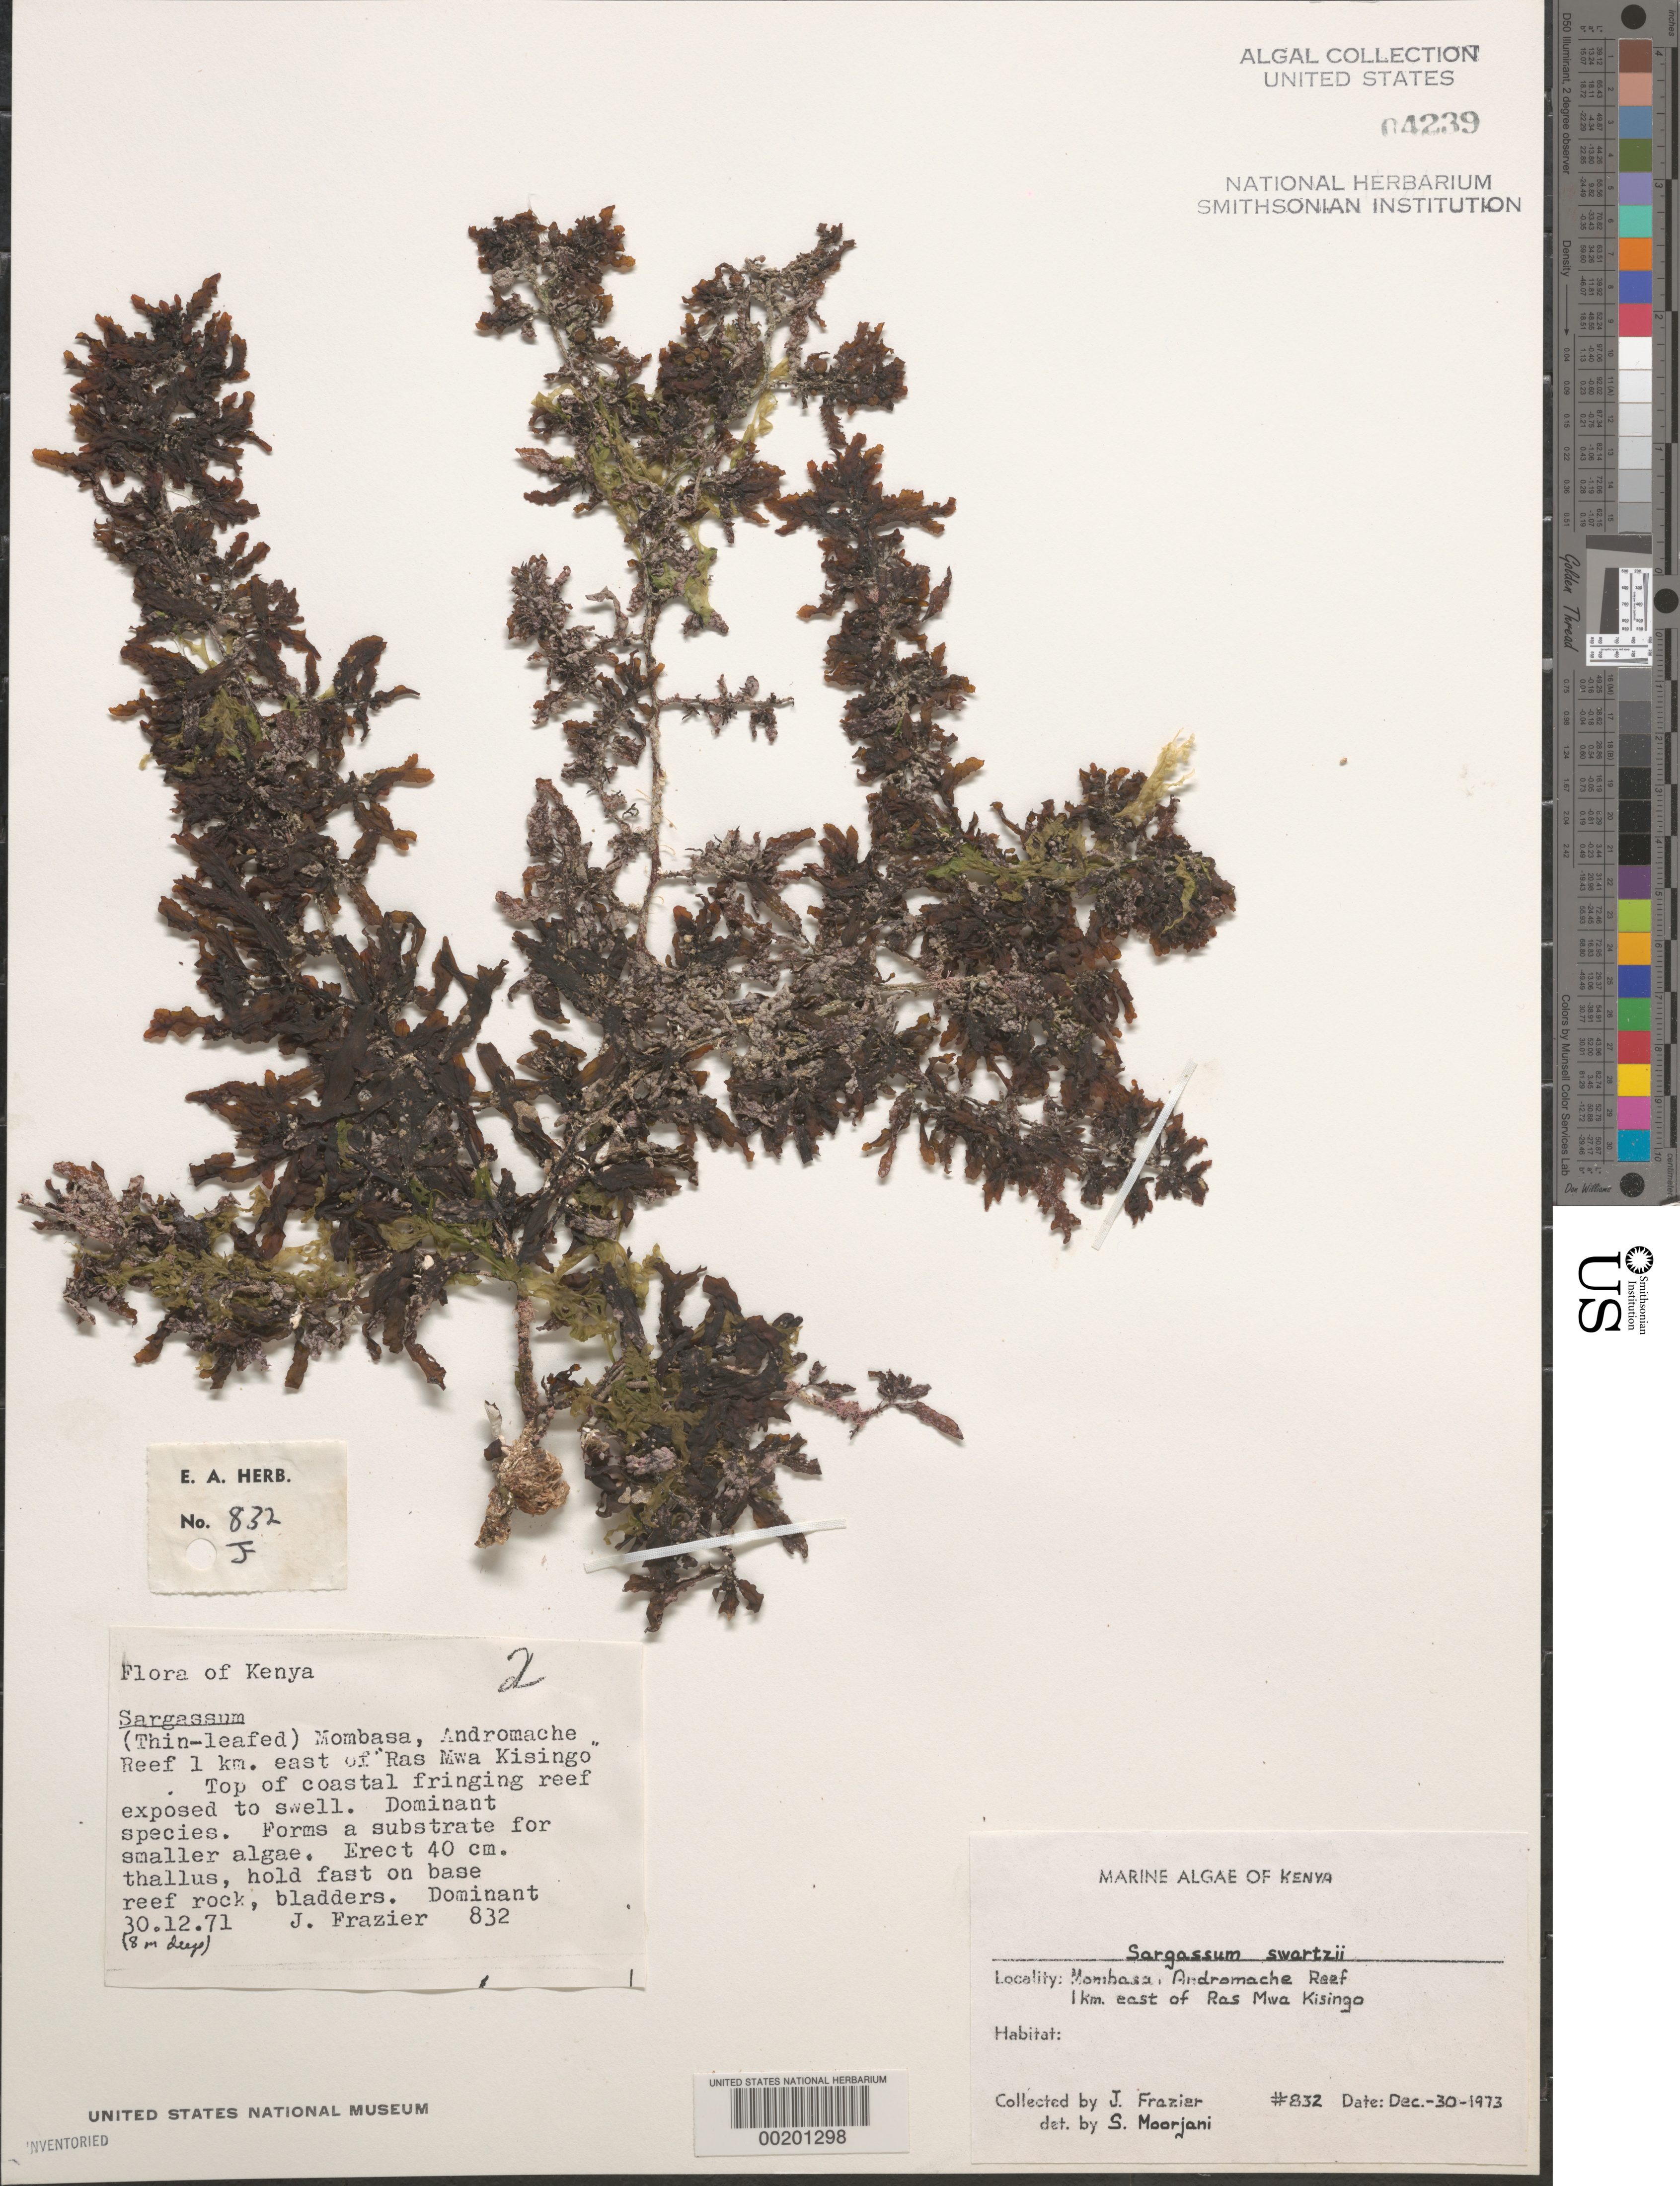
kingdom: Chromista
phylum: Ochrophyta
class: Phaeophyceae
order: Fucales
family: Sargassaceae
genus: Sargassum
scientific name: Sargassum swartzii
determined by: Moorjani, S.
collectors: J. Frazier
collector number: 832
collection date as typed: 30 Dec 1973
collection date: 1973-12-30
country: Kenya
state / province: Mombasa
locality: Mombasa, Andromache Reef, 1 km east of Ras Mwa Kisingi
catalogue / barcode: US 4239